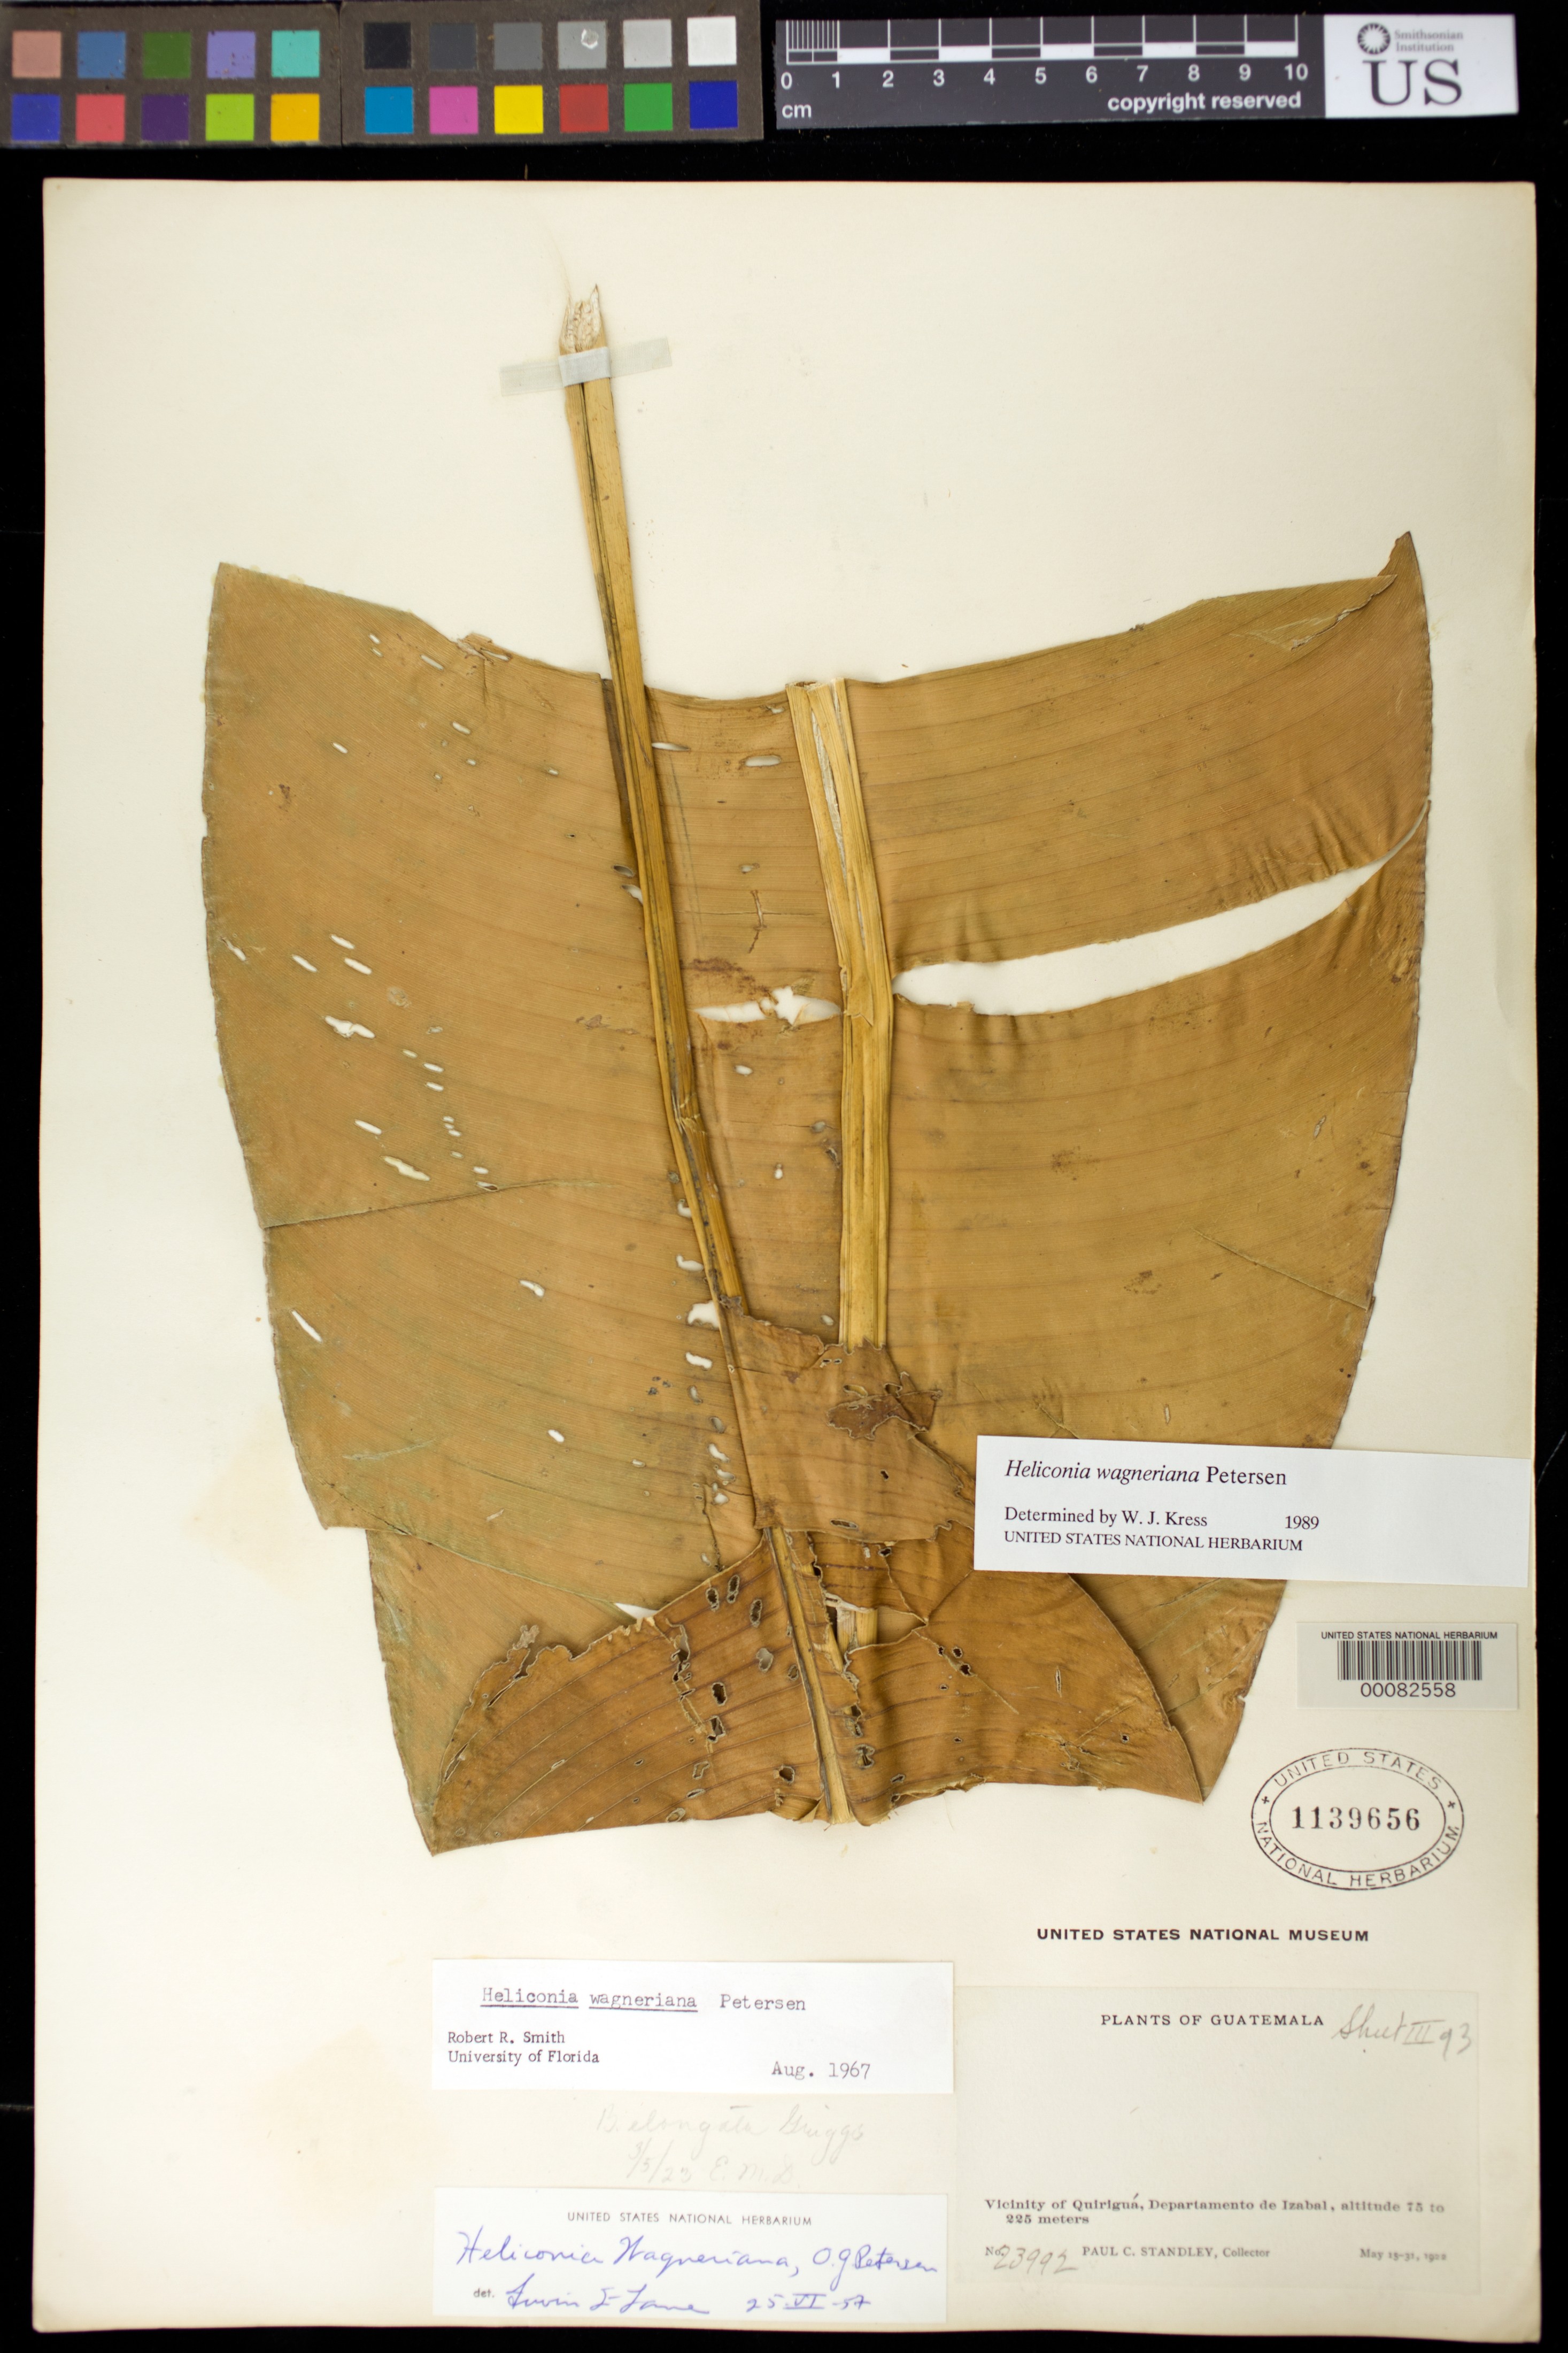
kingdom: Plantae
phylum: Tracheophyta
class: Liliopsida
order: Zingiberales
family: Heliconiaceae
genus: Heliconia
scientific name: Heliconia wagneriana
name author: Petersen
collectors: P. C. Standley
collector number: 23992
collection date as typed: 15 May 1922 to 31 May 1922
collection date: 1922-05-15/1922-05-31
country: Guatemala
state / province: Izabal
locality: Vicinity of Quiriguá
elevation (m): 75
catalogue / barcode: US 1139656